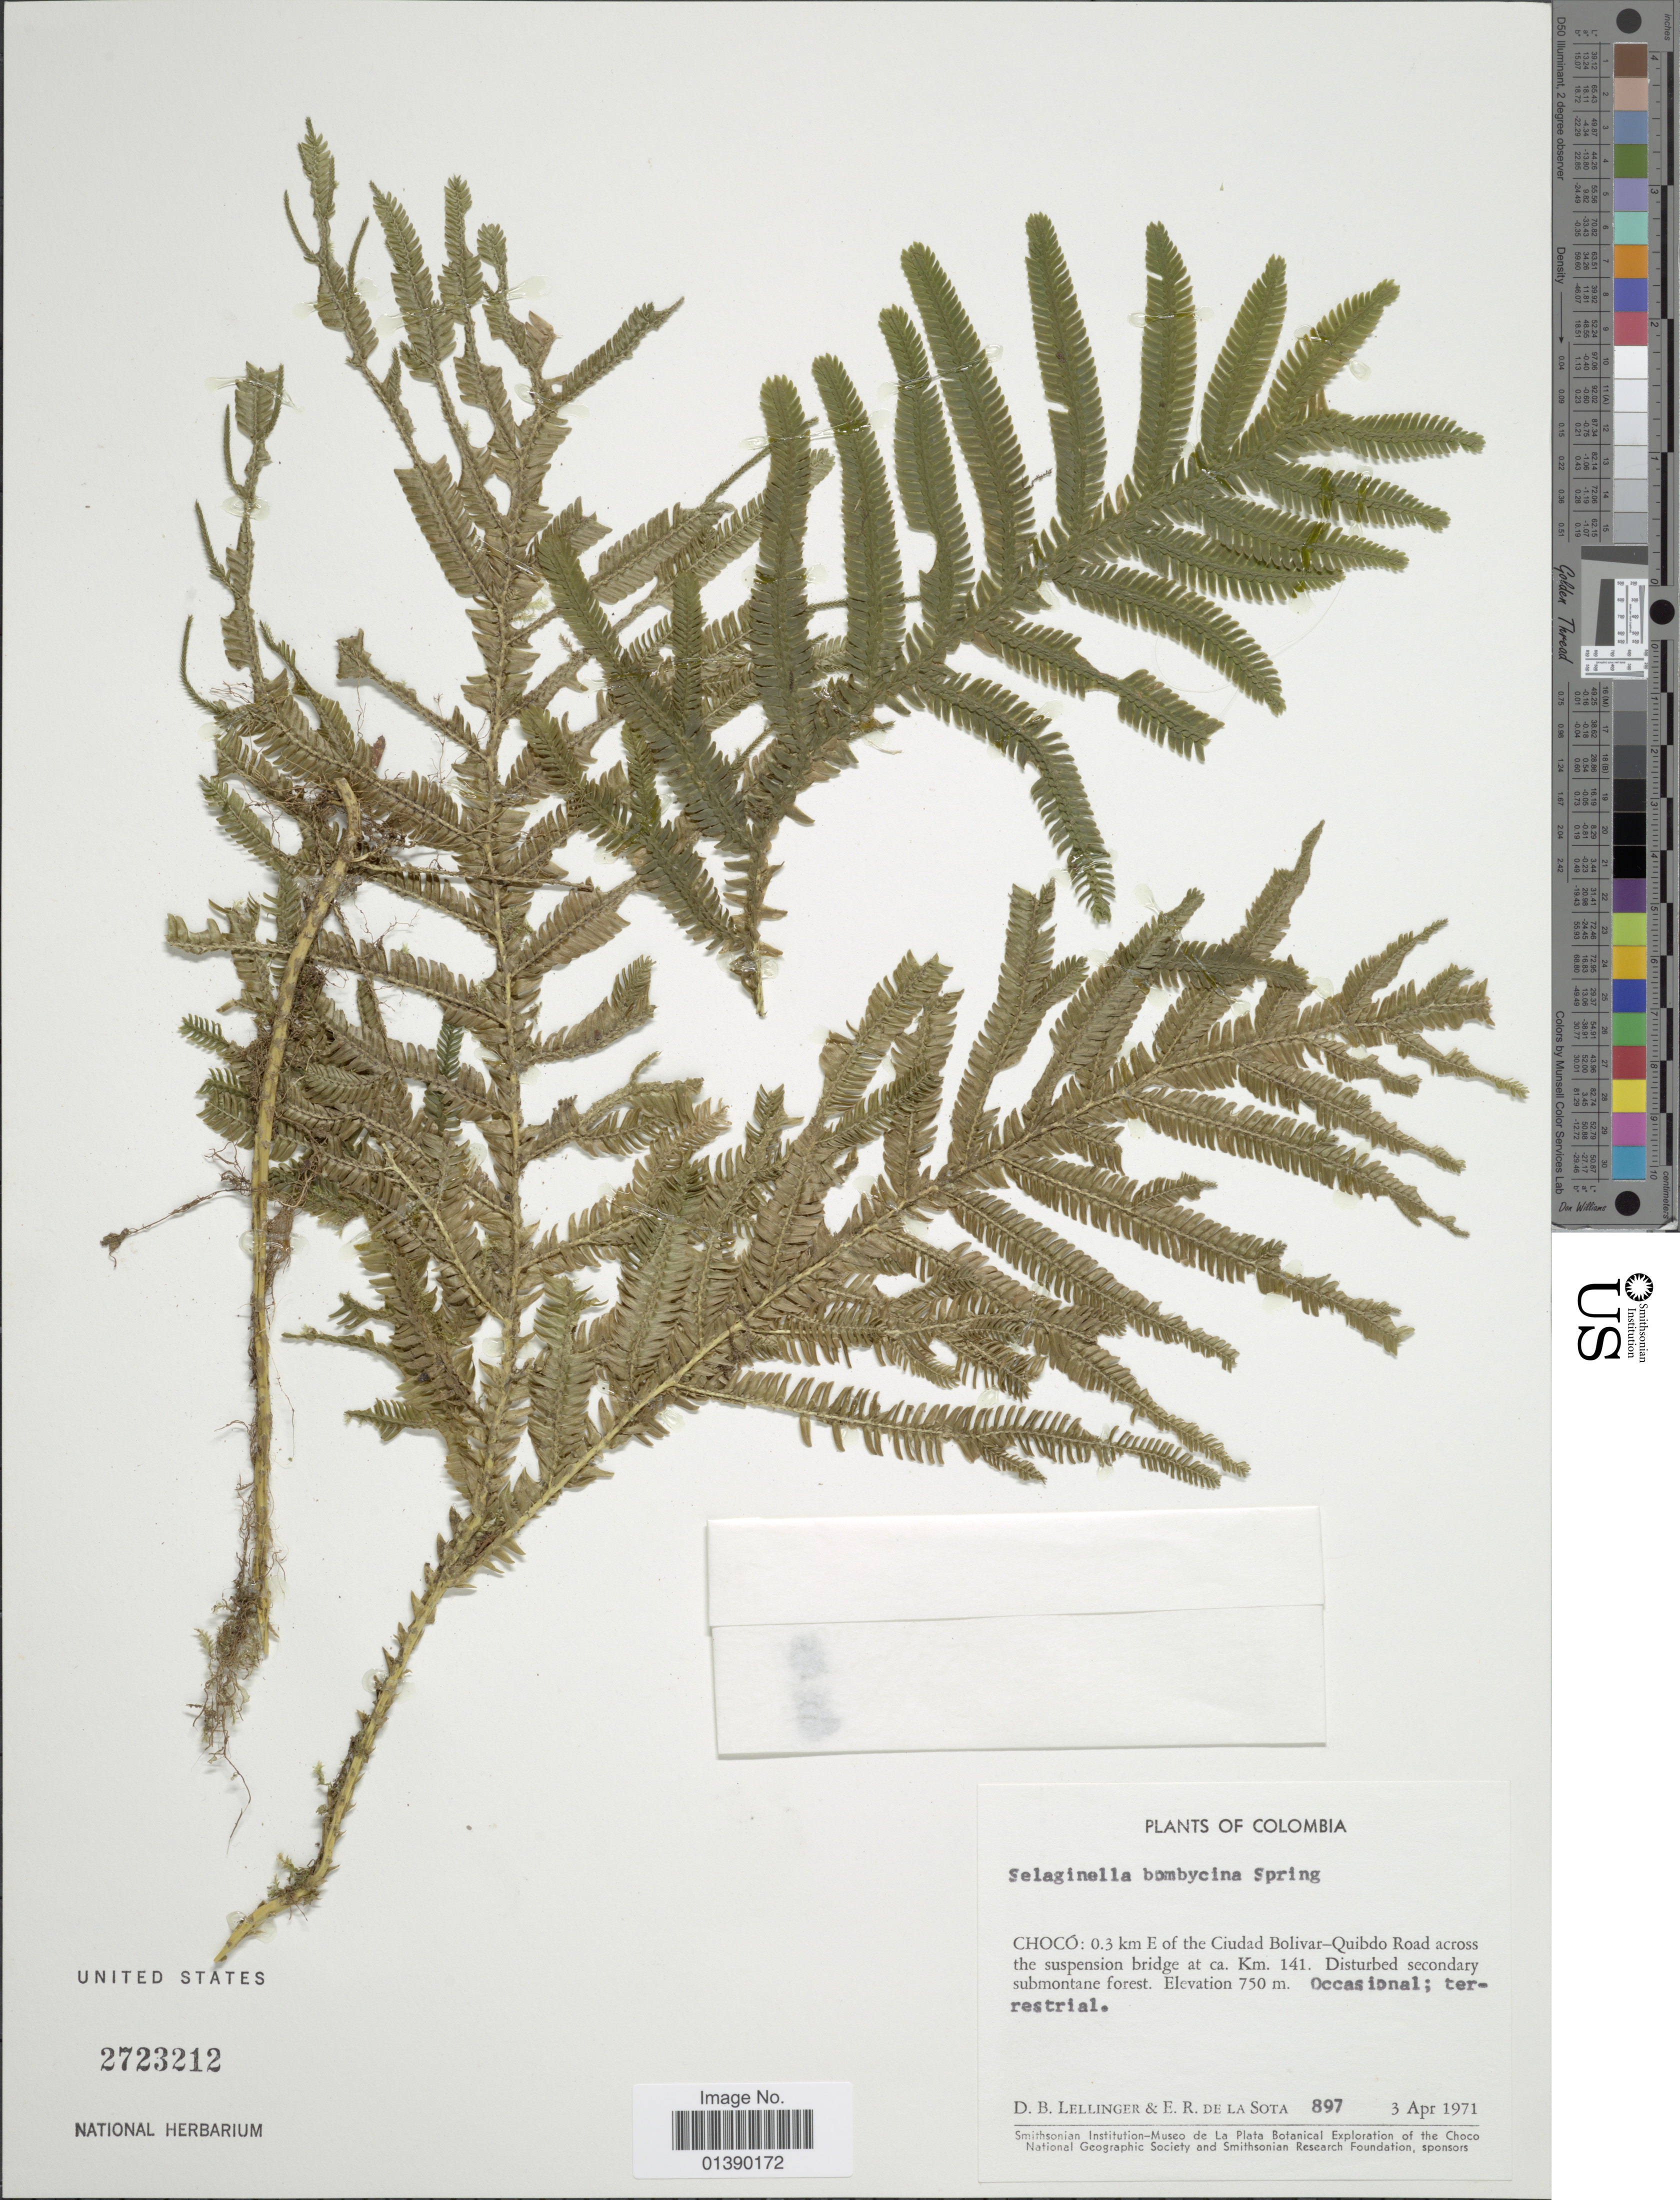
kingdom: Plantae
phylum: Tracheophyta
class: Lycopodiopsida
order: Selaginellales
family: Selaginellaceae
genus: Selaginella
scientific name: Selaginella bombycina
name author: Spring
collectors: D. B. Lellinger & E. R. de la Sota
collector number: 897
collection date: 1971-04-03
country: Colombia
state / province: Chocó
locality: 0.3 km E of the Ciudad Bolivar-Quibdo Road across the suspension bridge at ca Km 141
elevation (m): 750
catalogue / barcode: US 2723212